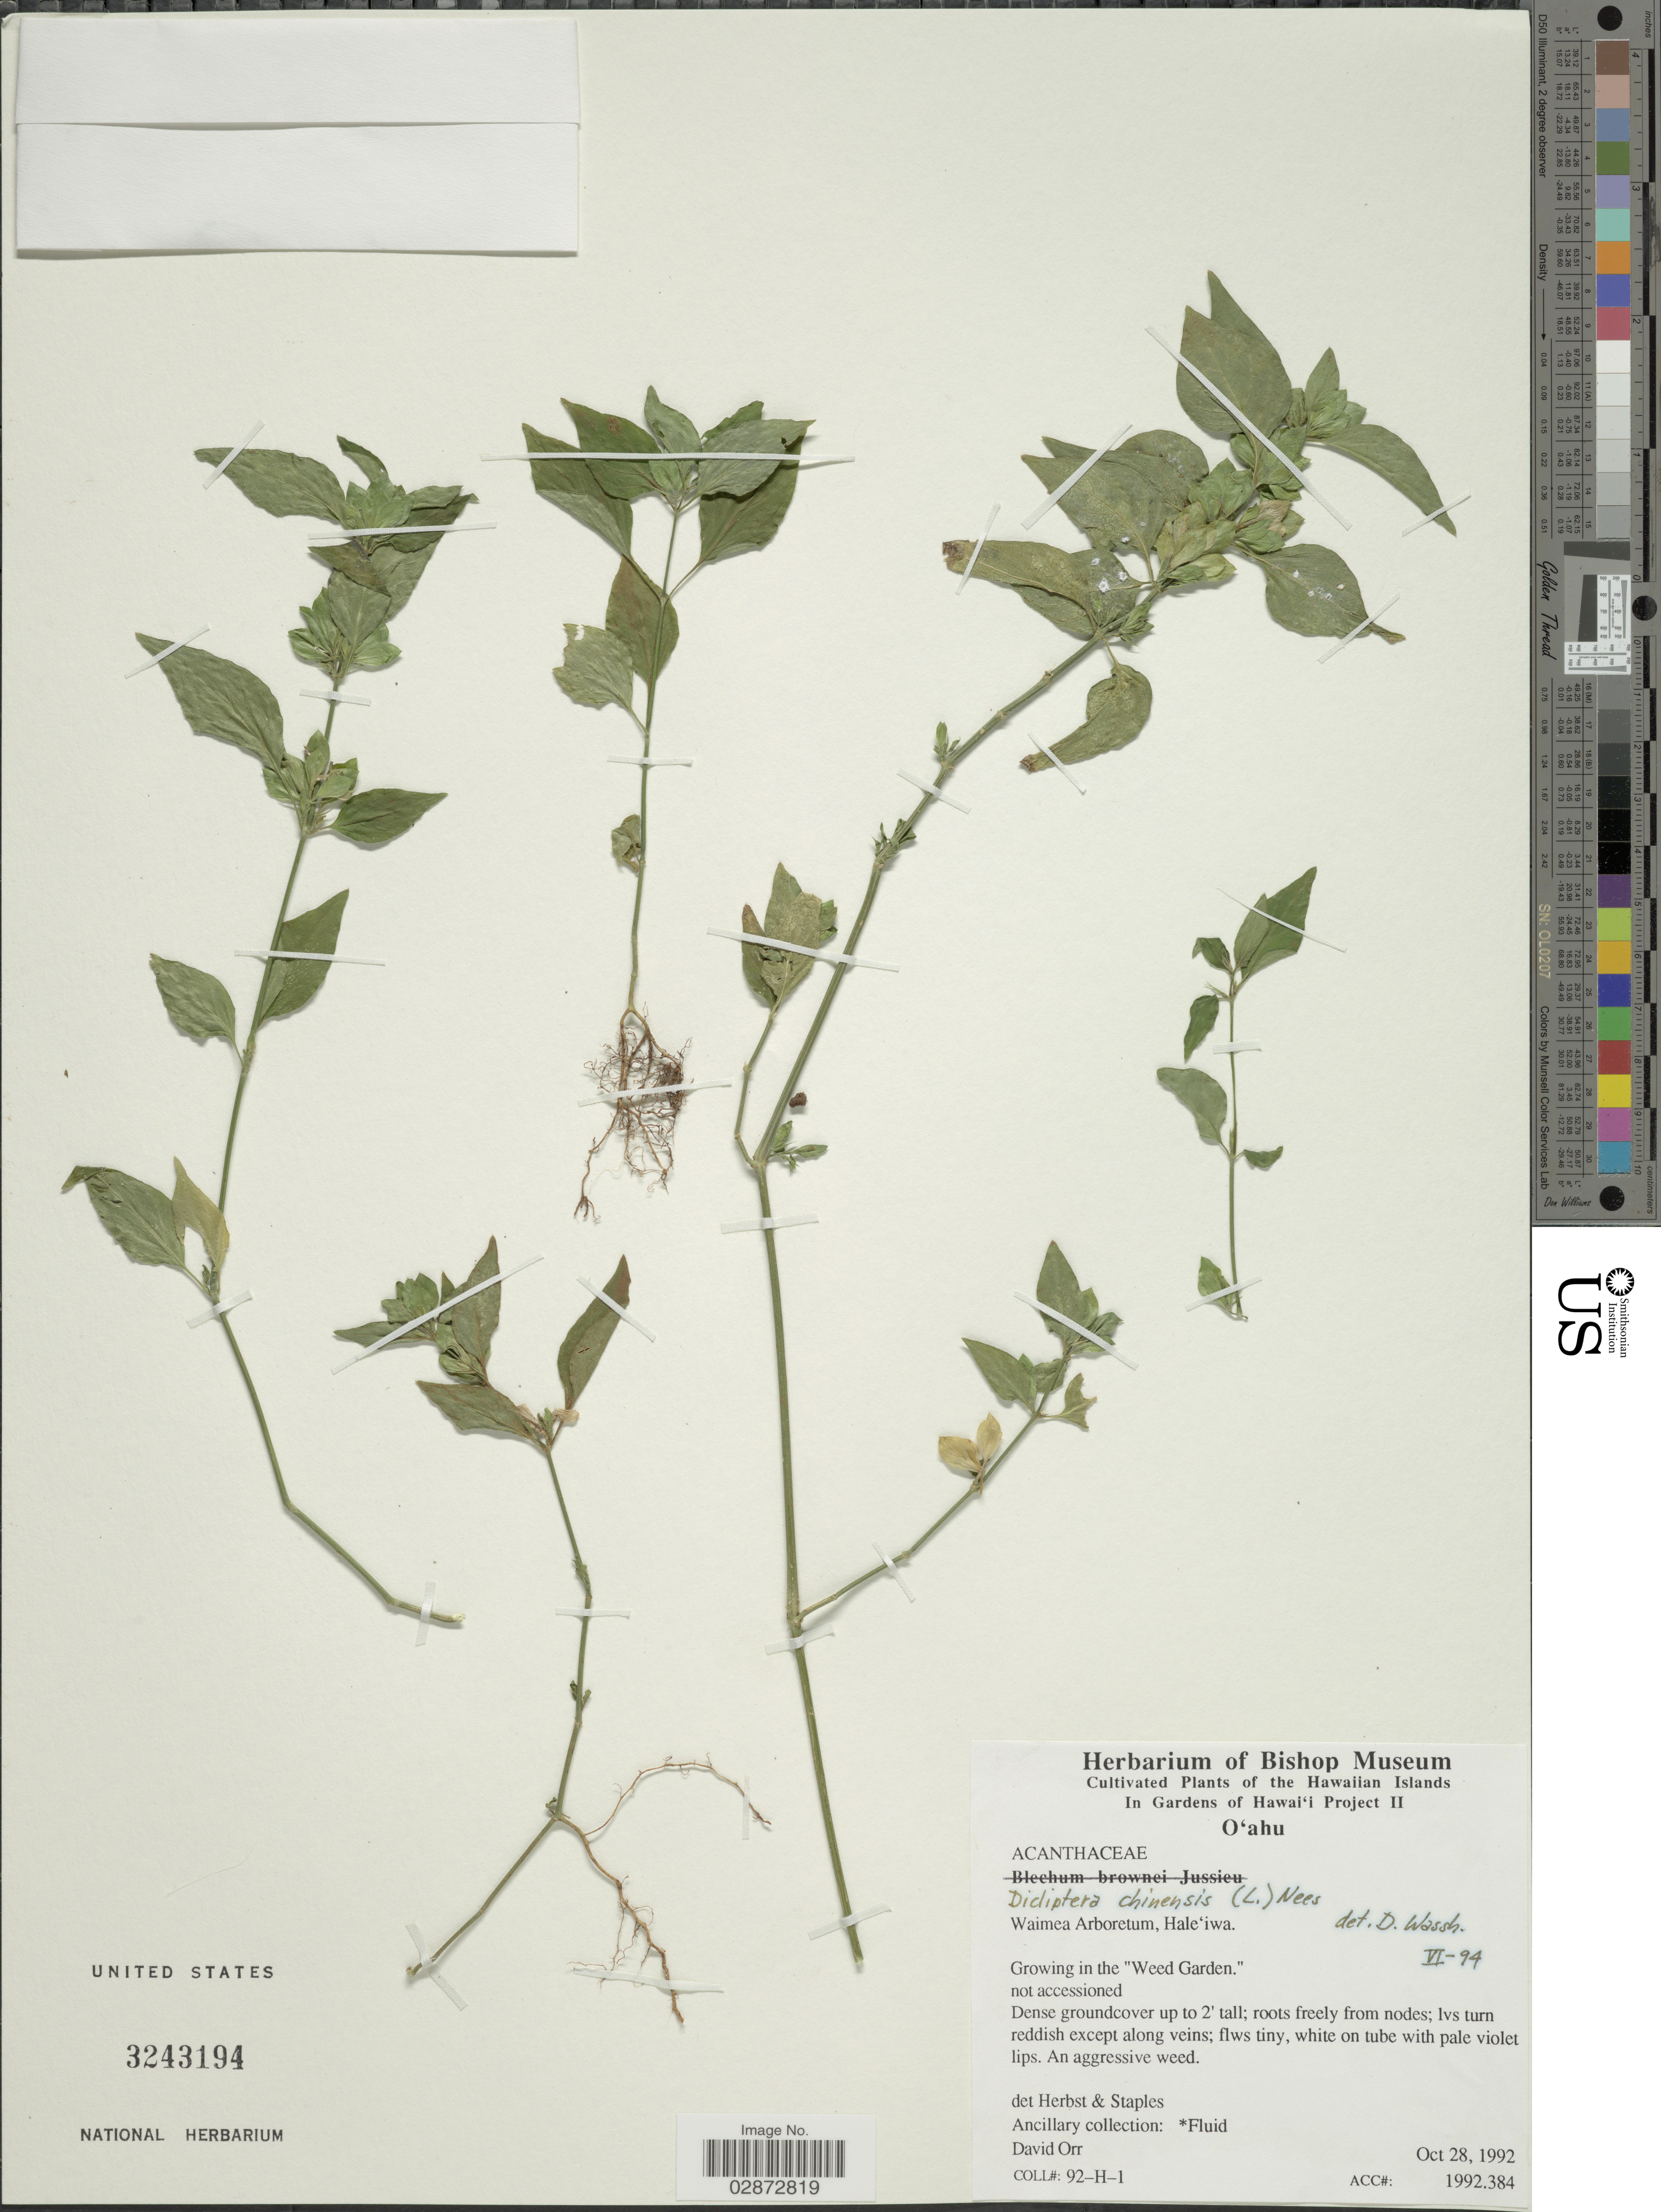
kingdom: Plantae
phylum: Tracheophyta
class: Magnoliopsida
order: Lamiales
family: Acanthaceae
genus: Dicliptera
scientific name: Dicliptera chinensis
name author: (L.) Juss.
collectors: D. Orr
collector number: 92-H-1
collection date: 1992-10-28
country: United States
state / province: Hawaii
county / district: Honolulu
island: Oahu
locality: O'ahu, Waimea Arboretum, Hale'iwa.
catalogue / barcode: US 3243194